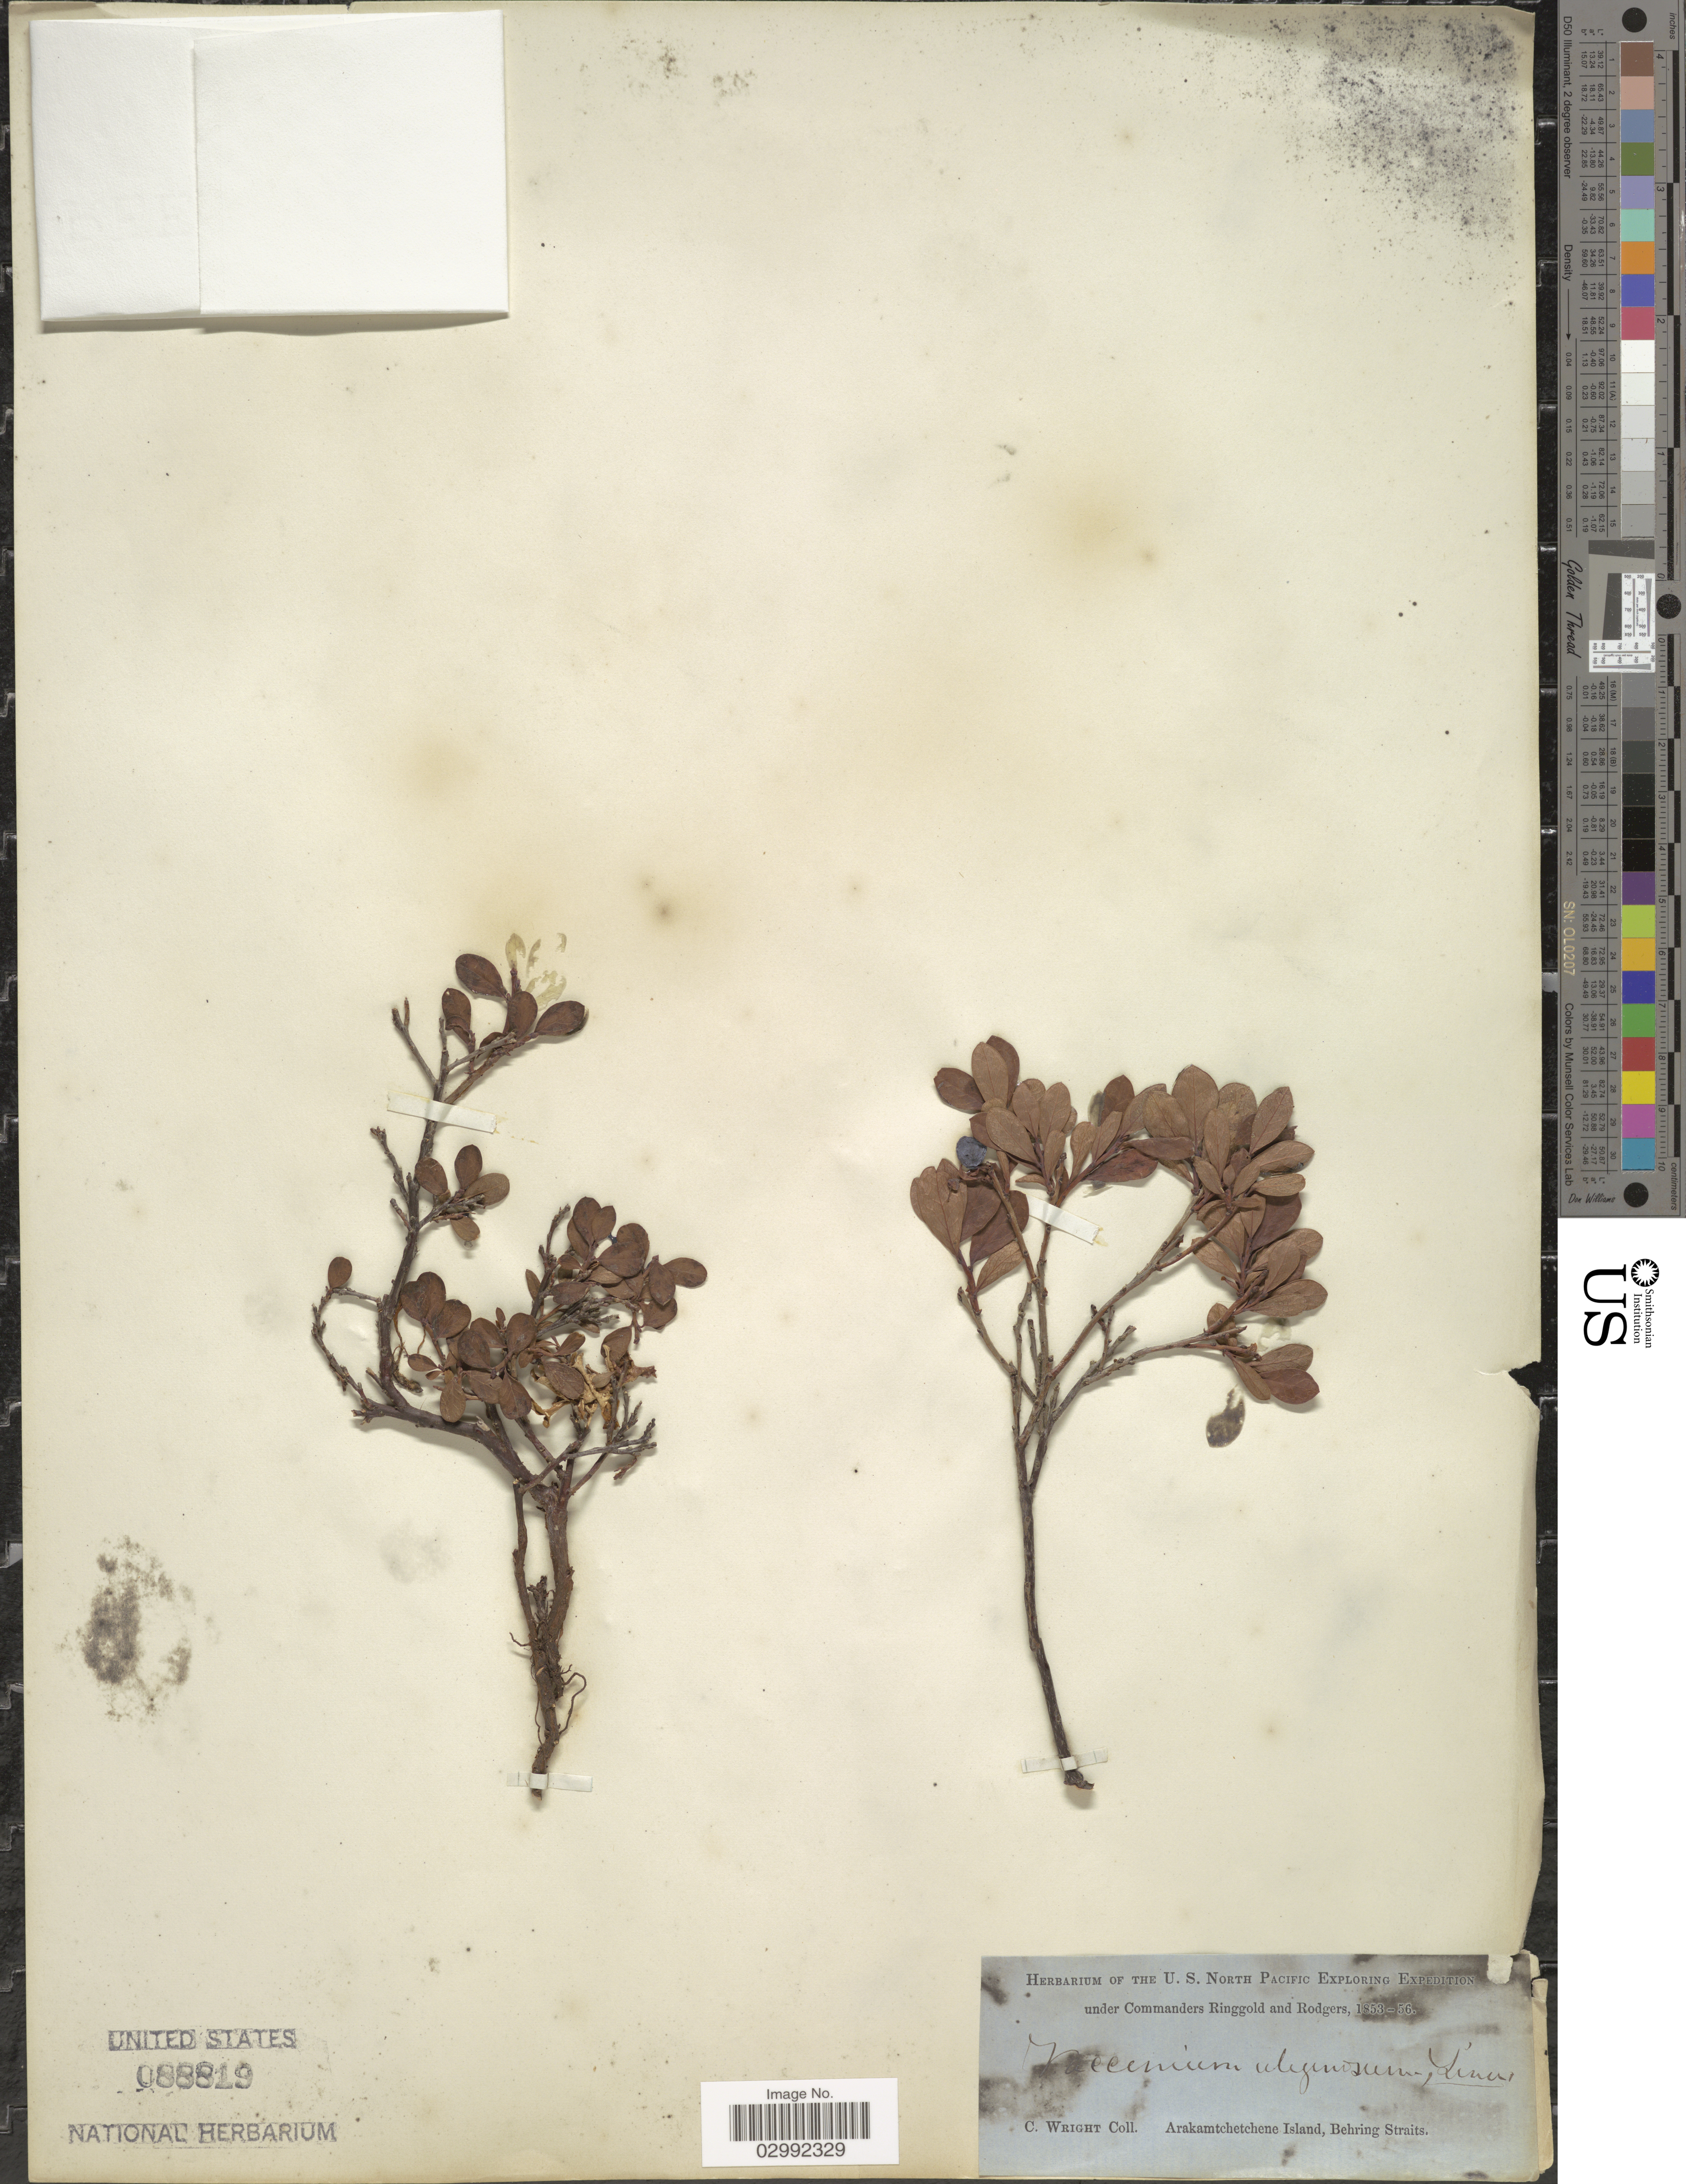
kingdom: Plantae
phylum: Tracheophyta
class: Magnoliopsida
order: Ericales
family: Ericaceae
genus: Vaccinium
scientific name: Vaccinium uliginosum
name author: L.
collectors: C. Wright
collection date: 1853/1856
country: Russian Federation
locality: Arakamtchetchene Island, Behring Straits.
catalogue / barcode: US 88819